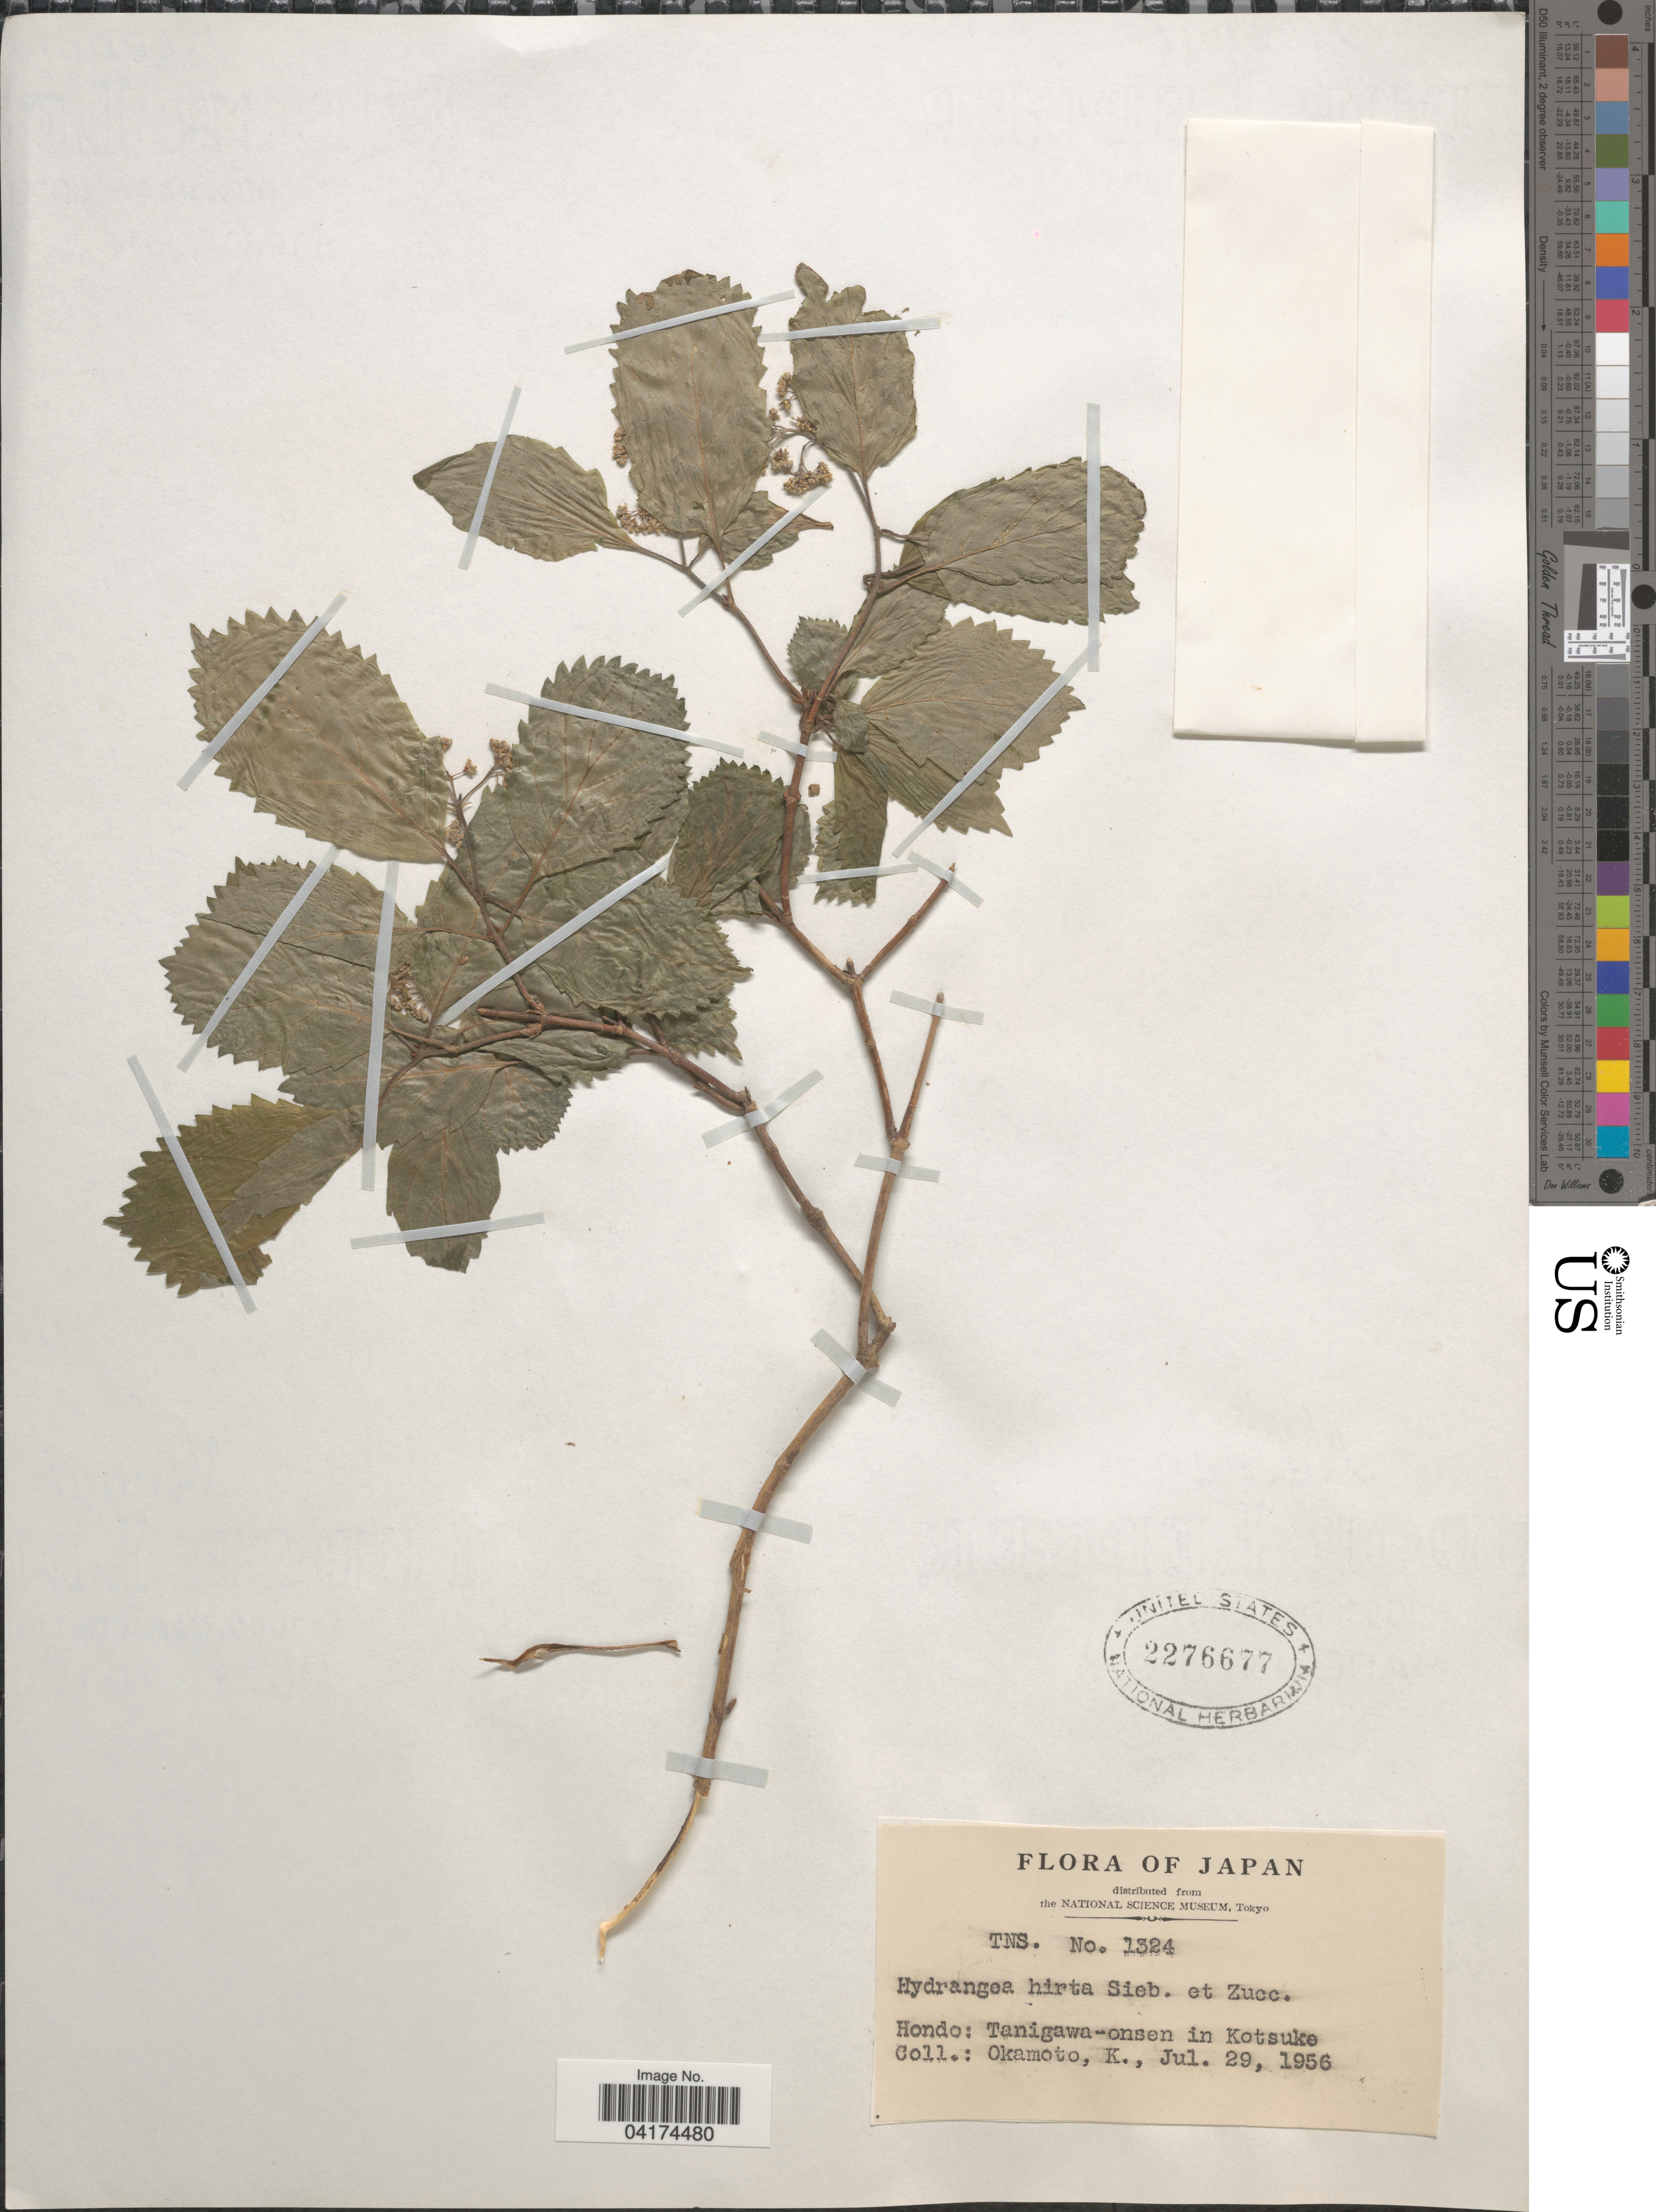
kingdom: Plantae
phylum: Tracheophyta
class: Magnoliopsida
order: Cornales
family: Hydrangeaceae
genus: Hydrangea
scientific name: Hydrangea hirta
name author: (Thunb.) Siebold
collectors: K. Okamoto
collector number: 1324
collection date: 1956-07-29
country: Japan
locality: Hondo: Tanigawa-onsen in Kotsuke.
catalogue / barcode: US 2276677